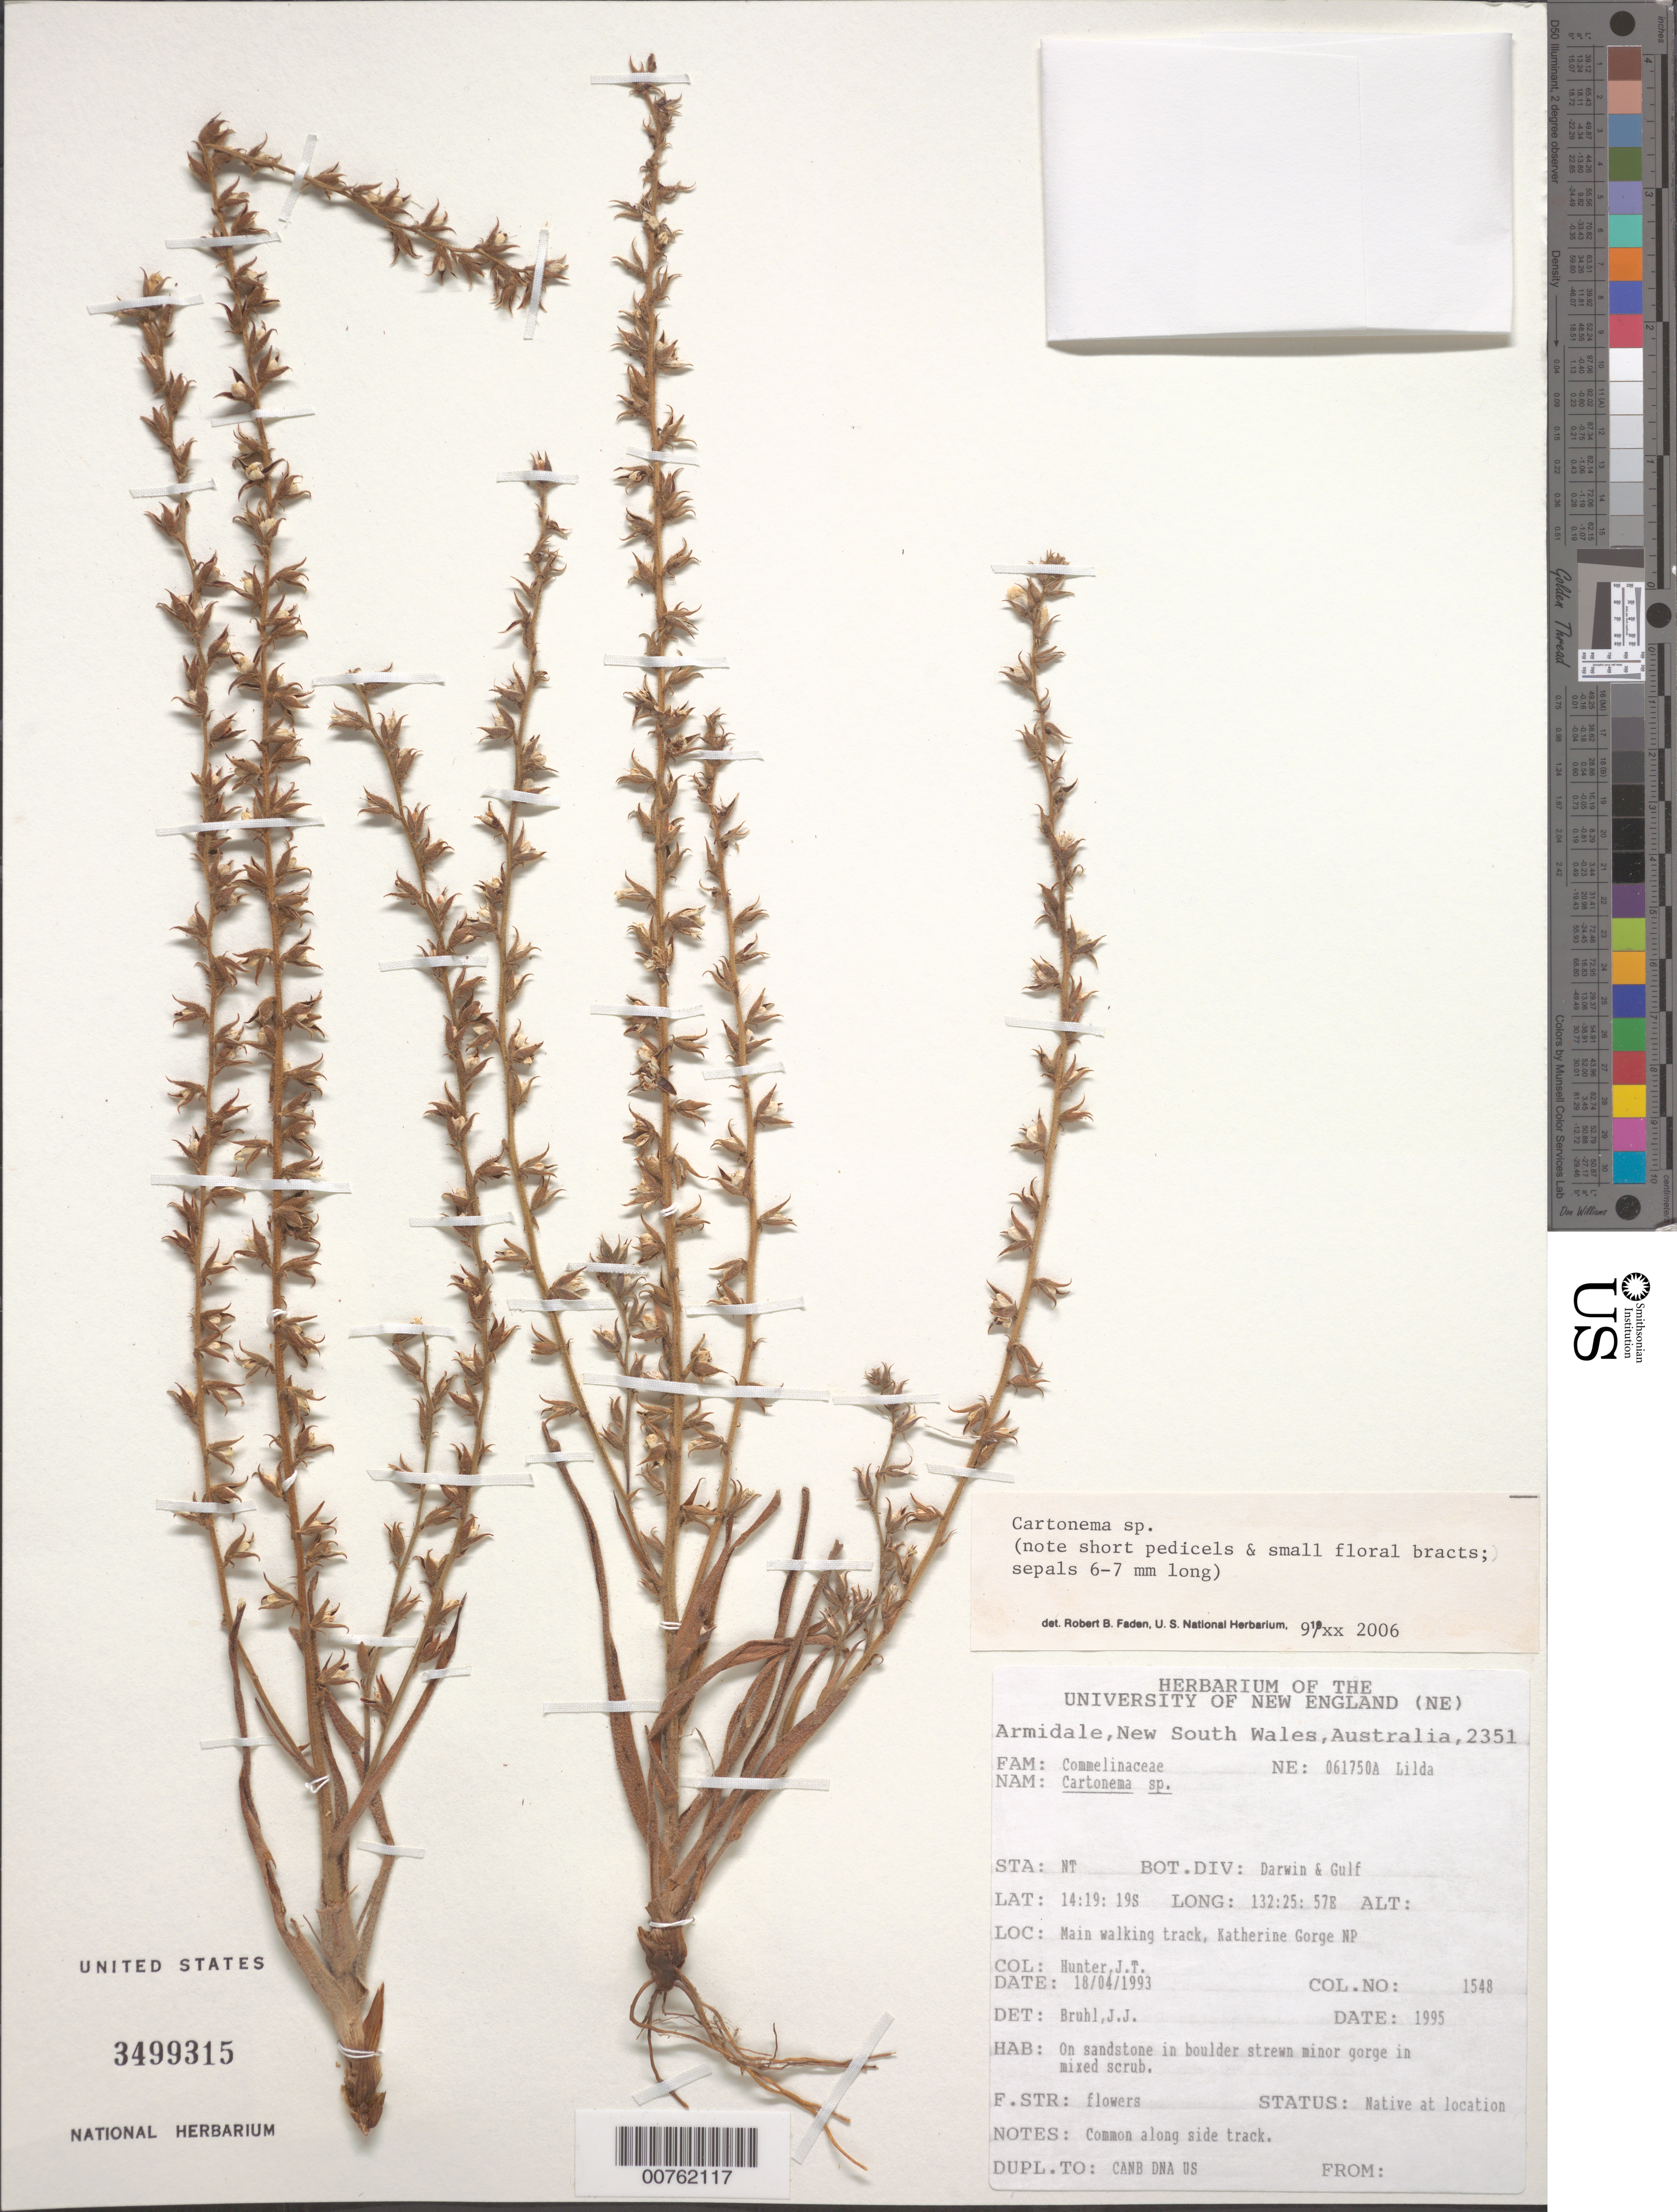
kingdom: Plantae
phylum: Tracheophyta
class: Liliopsida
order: Commelinales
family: Commelinaceae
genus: Cartonema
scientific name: Cartonema sp.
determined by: Faden, Robert B., (US), Smithsonian Institution - National Museum of Natural History (UNITED STATES)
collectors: J. Hunter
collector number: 1548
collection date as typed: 18 Apr 1993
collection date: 1993-04-18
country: Australia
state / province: New South Wales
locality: Armidale. Main walking track, Katherine Gorge NP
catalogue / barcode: US 3499315